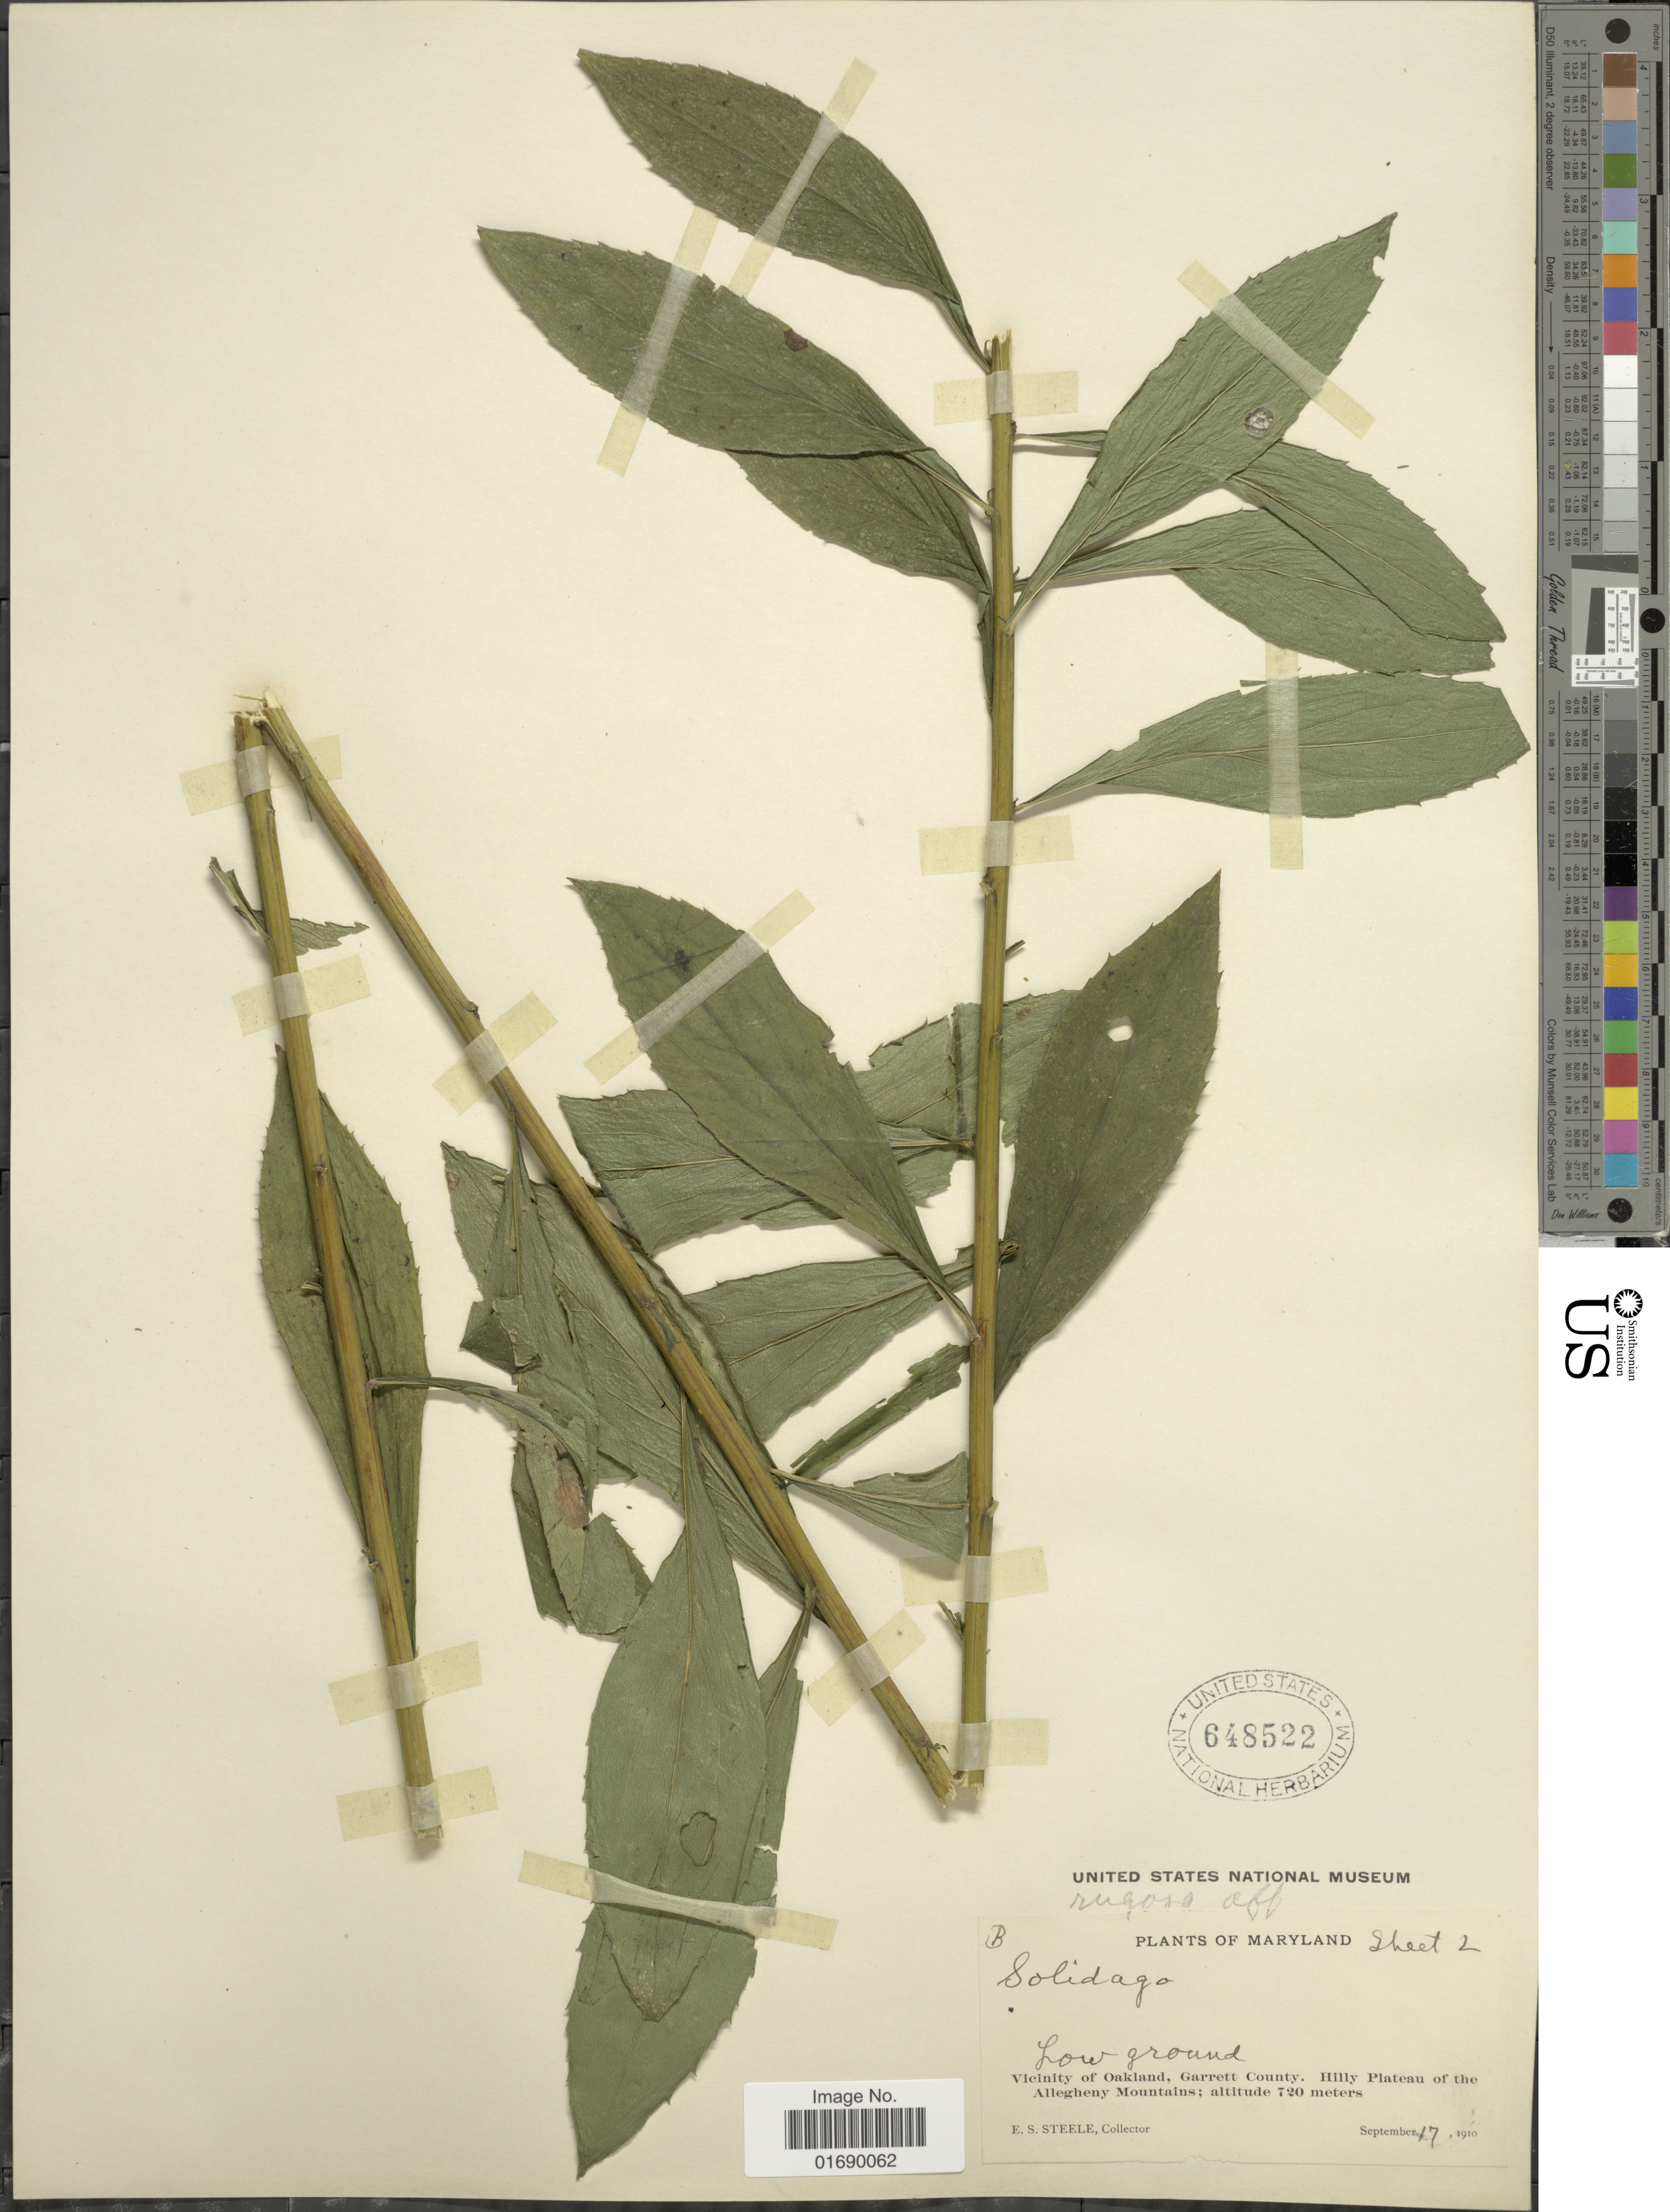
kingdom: Plantae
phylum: Tracheophyta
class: Magnoliopsida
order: Asterales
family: Asteraceae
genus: Solidago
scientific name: Solidago rugosa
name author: Mill.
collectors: E. Steele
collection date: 1910-09-17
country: United States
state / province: Maryland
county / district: Garrett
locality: Low ground, Vicinity of Oakland, Garrett County, Hilly Plateau of the Allegheny Mountains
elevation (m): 720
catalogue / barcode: US 648522